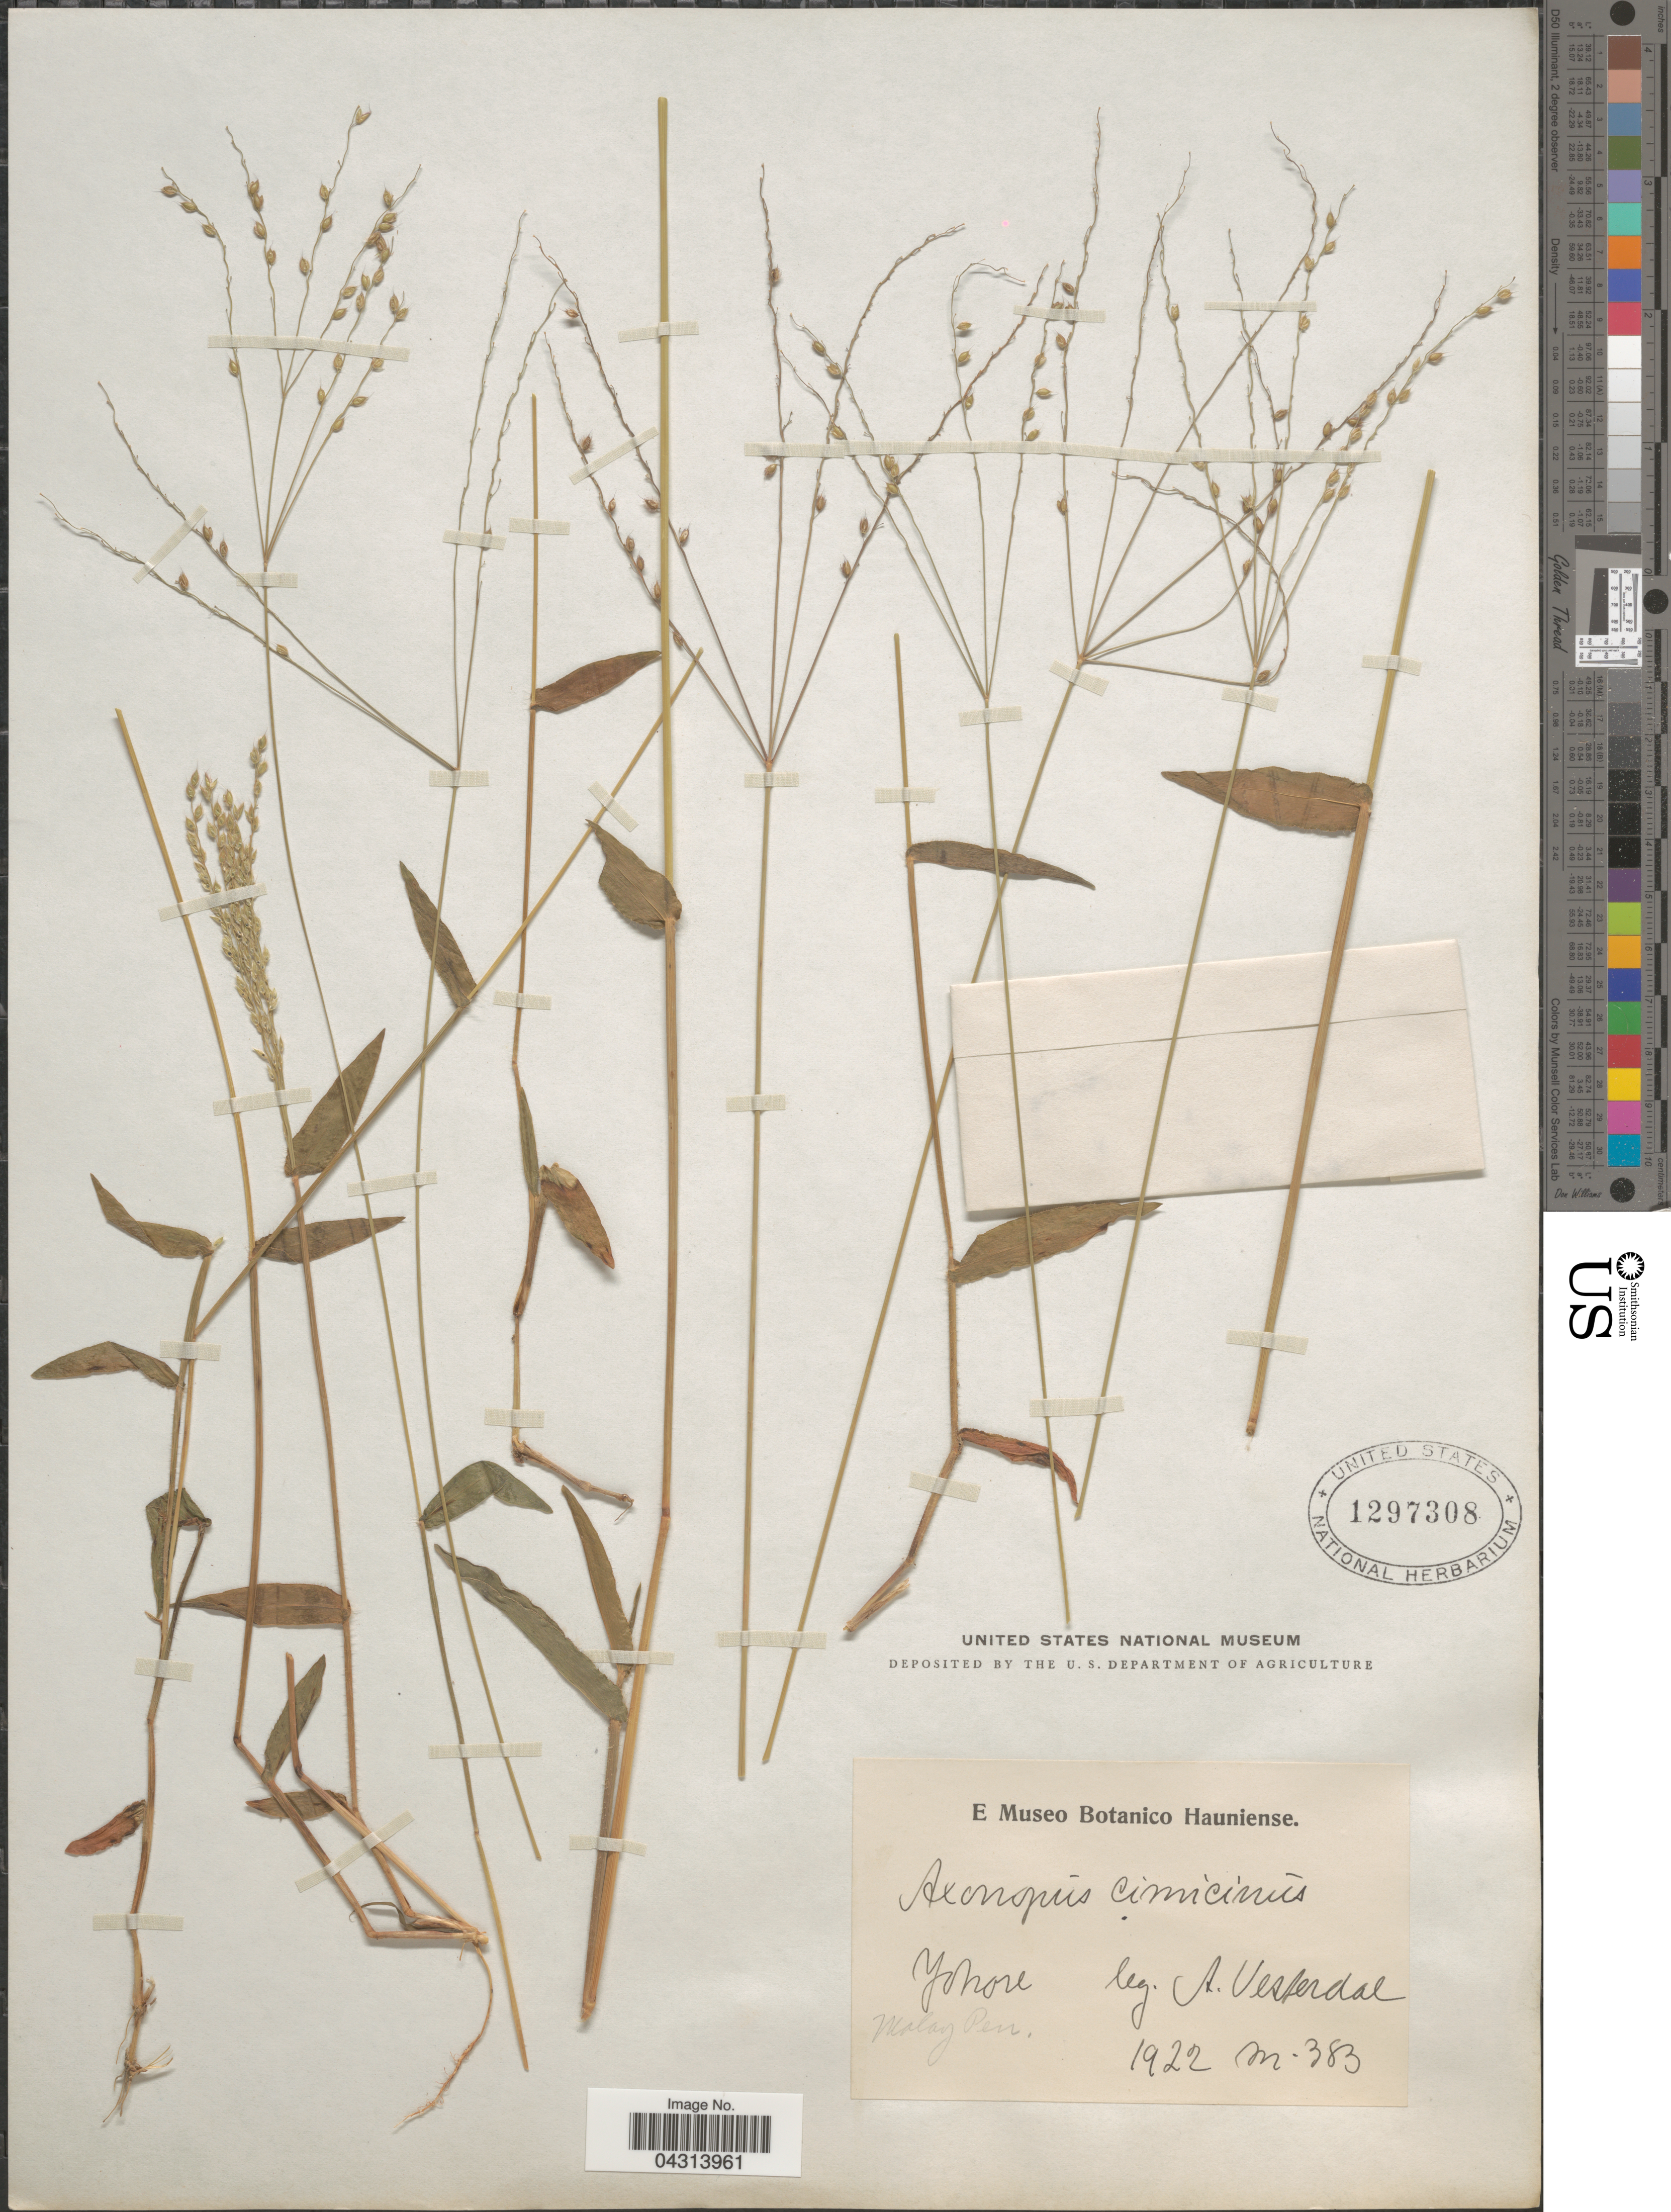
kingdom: Plantae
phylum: Tracheophyta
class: Liliopsida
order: Poales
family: Poaceae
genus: Alloteropsis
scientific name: Alloteropsis cimicina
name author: (L.) Stapf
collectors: A. Vesterdal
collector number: M.383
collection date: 1922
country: Malaysia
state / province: Johor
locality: Yohore.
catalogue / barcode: US 1297308